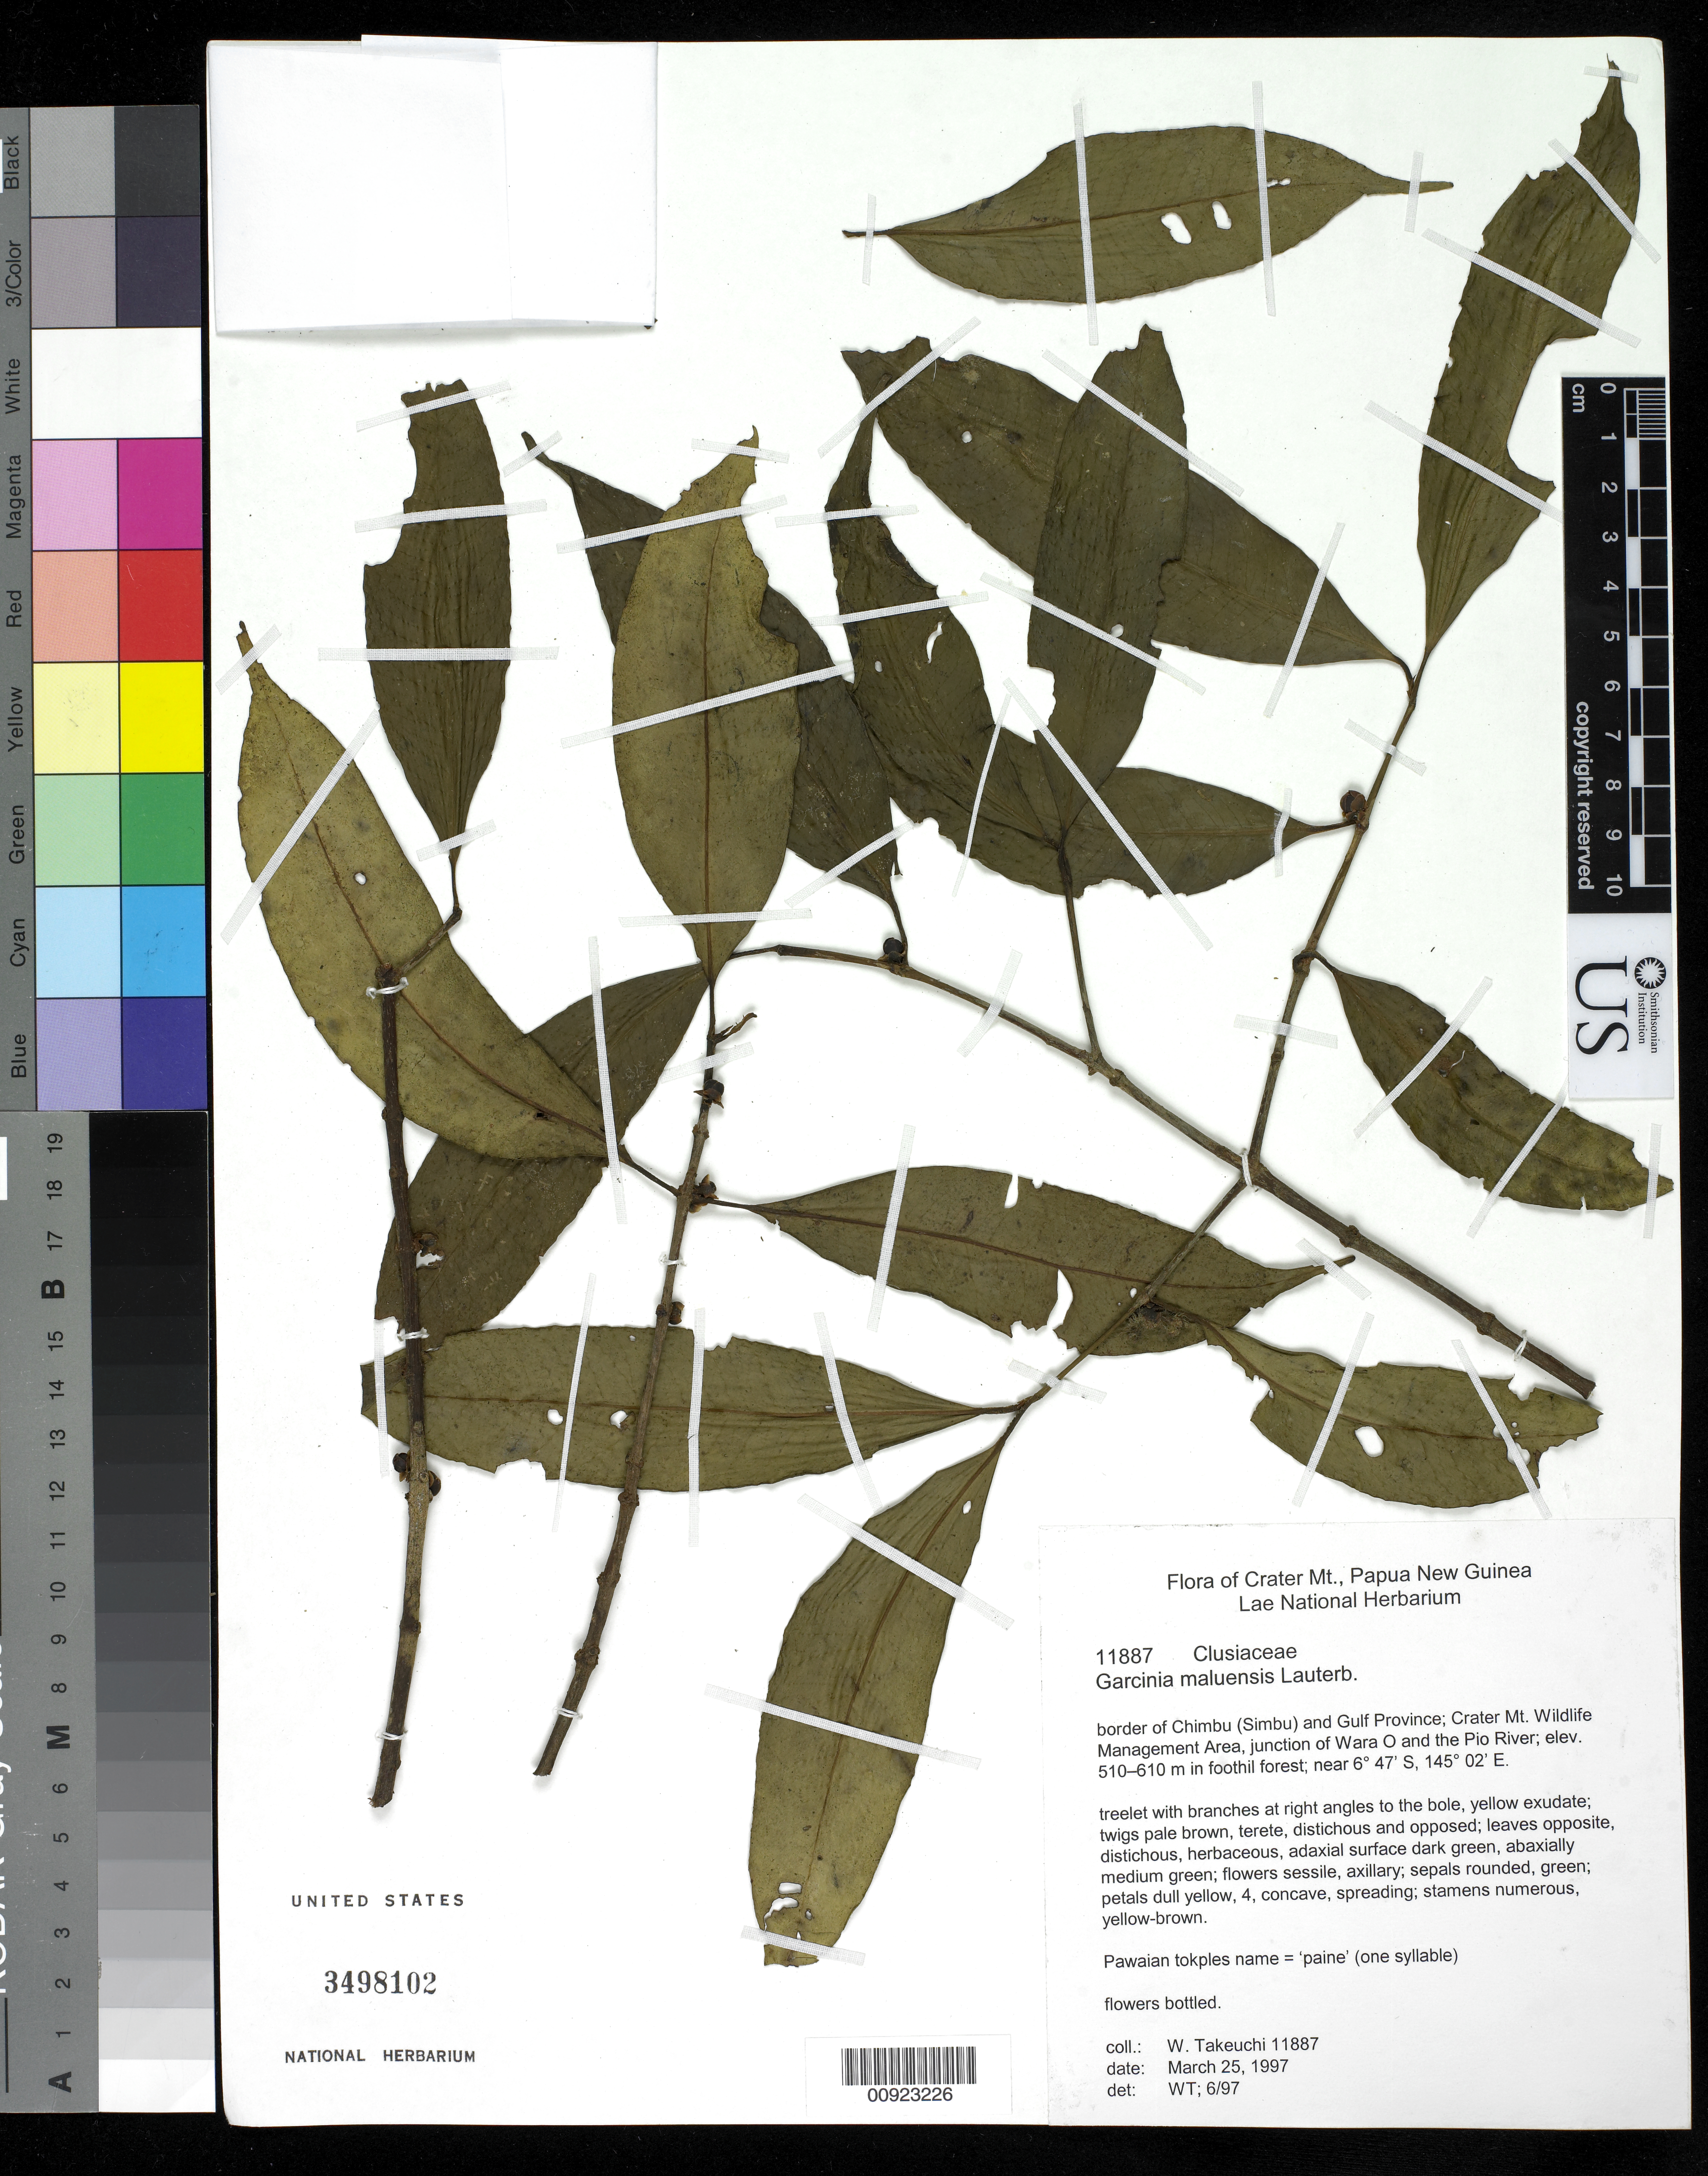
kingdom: Plantae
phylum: Tracheophyta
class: Magnoliopsida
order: Malpighiales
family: Clusiaceae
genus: Garcinia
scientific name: Garcinia maluensis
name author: Lauterb.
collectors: W. N. Takeuchi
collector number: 11887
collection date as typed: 25 Mar 1997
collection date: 1997-03-25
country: Papua New Guinea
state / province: Chimbu / Gulf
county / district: Goroka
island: New Guinea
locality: border of Chimbu (Simbu) and Gulf Province; Crater Mt. Wildlife Management Area, junction of Wara O and the Pio River.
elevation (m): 510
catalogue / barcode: US 3498102